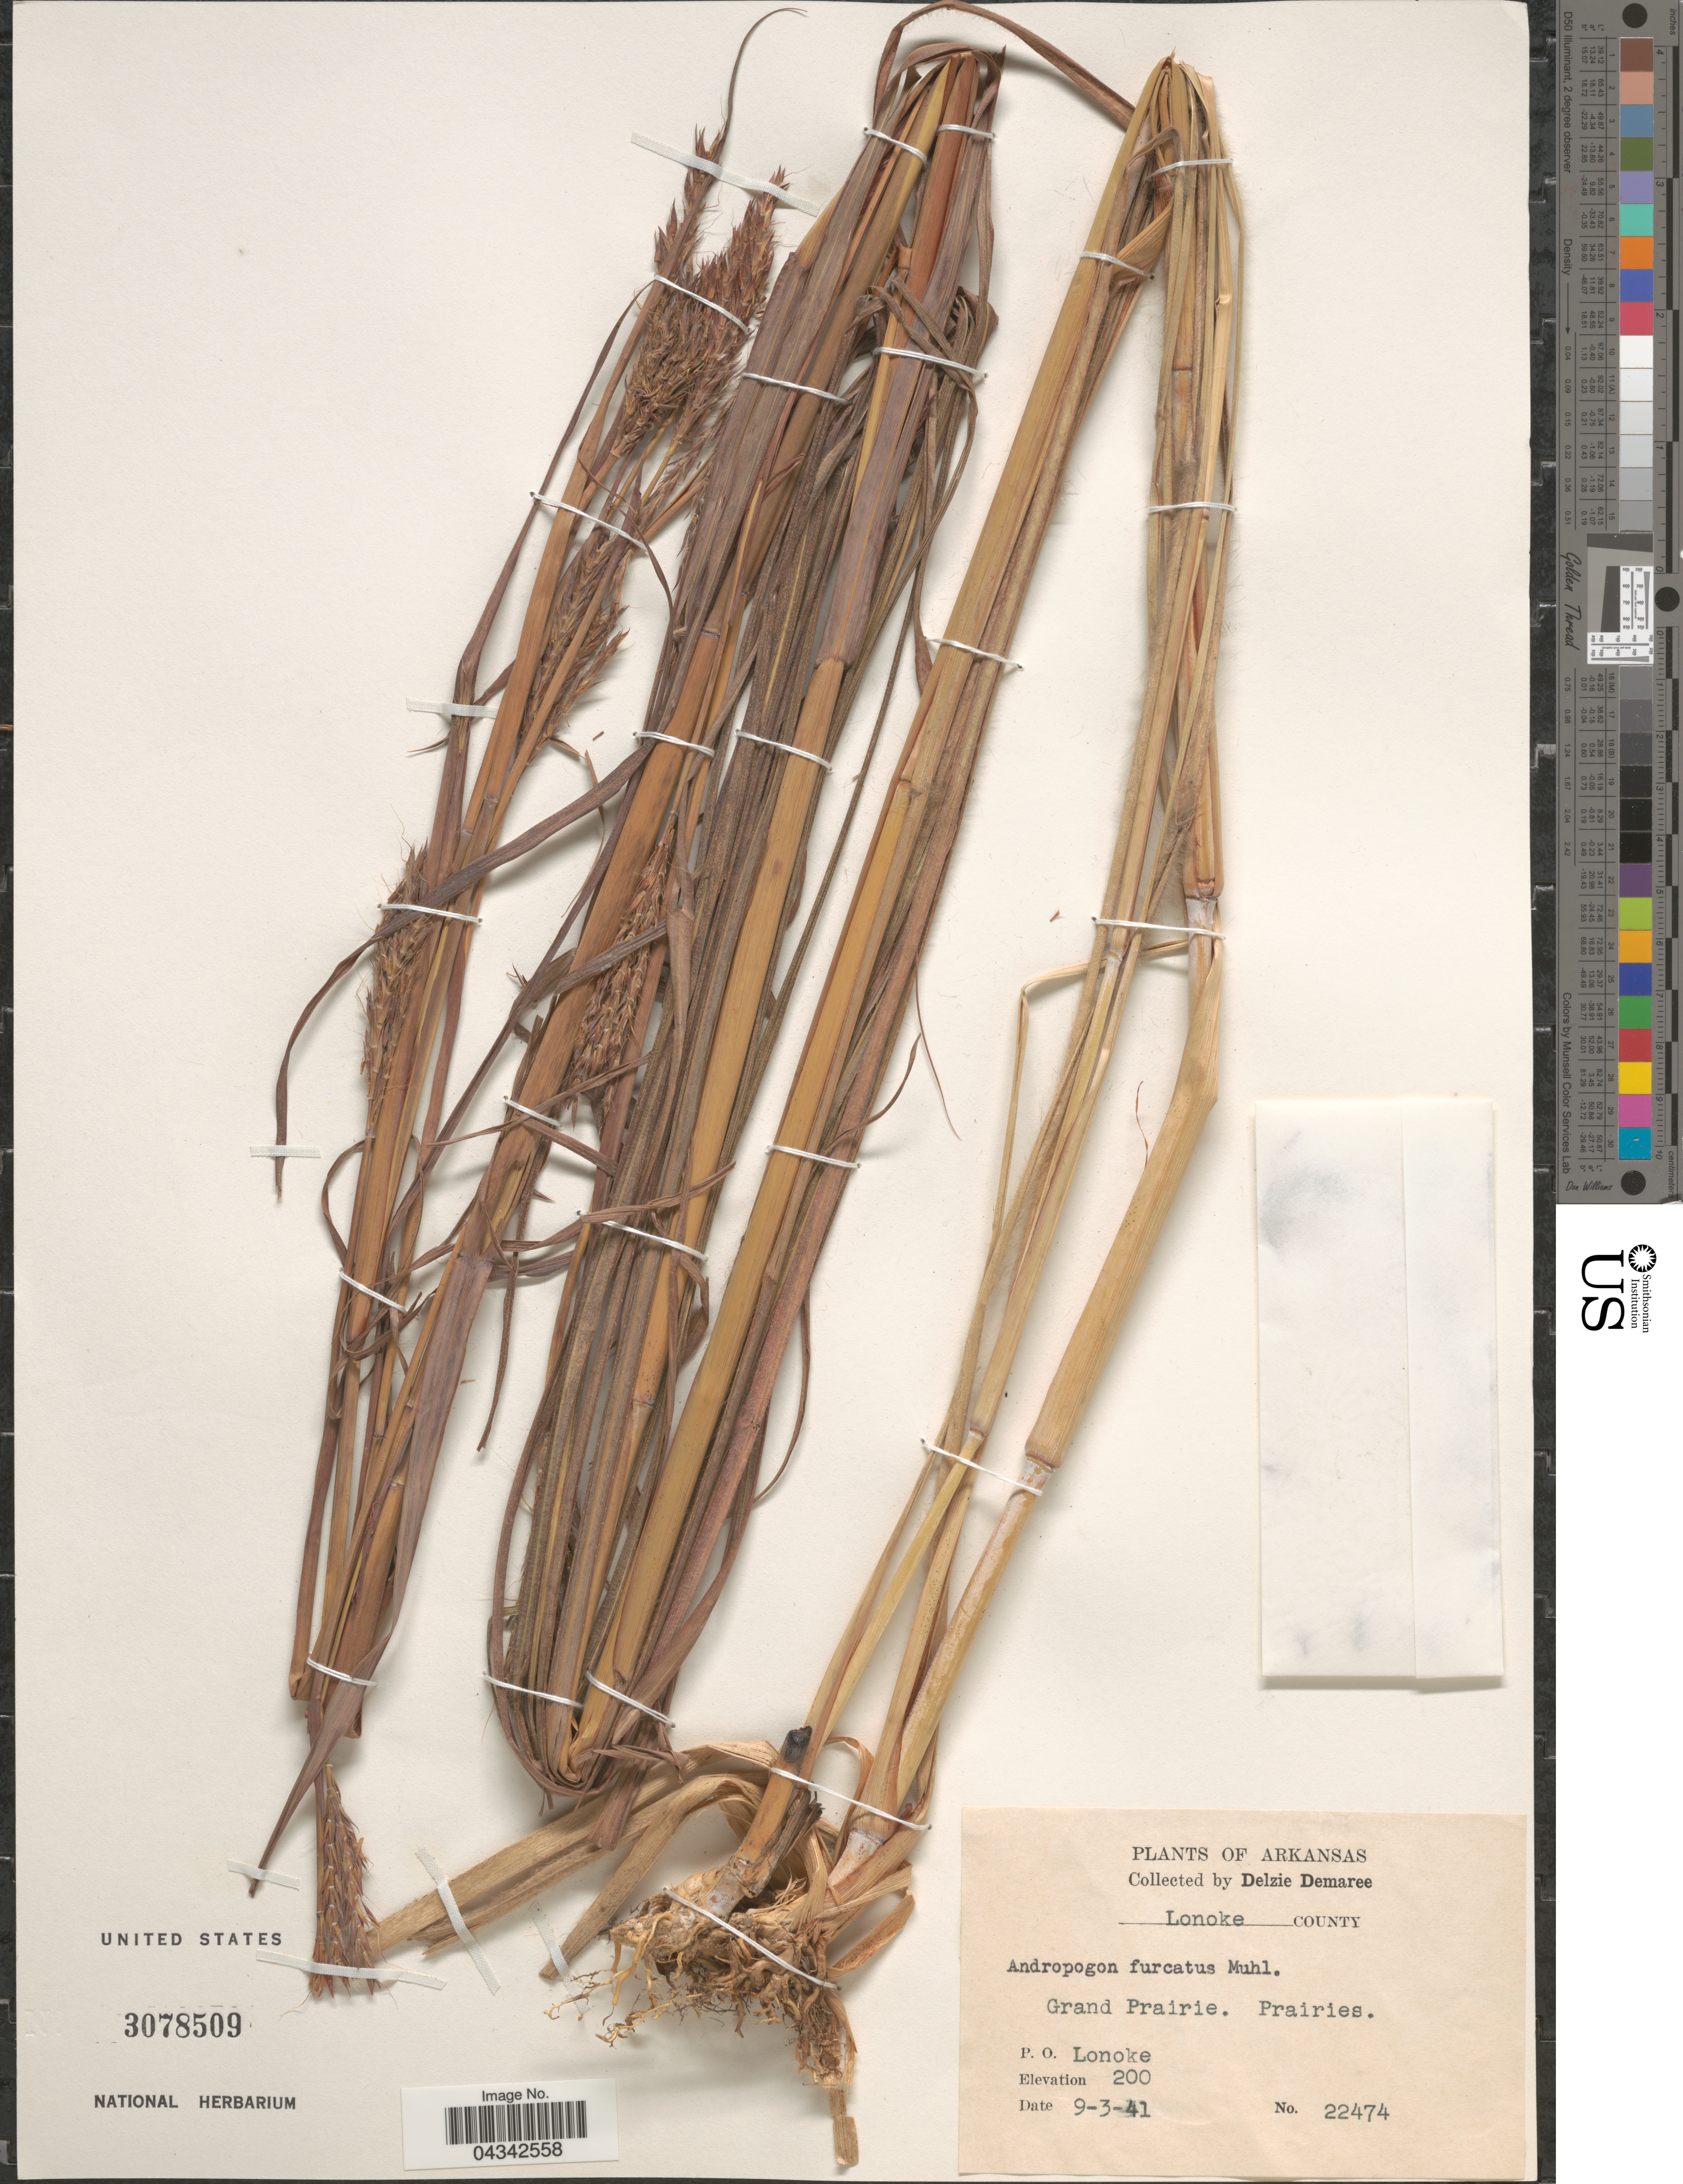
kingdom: Plantae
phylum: Tracheophyta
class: Liliopsida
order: Poales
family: Poaceae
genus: Andropogon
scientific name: Andropogon gerardii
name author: Vitman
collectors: D. Demaree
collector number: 22474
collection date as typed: Transcribed d/m/y: 3/9/41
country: United States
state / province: Arkansas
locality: Lonoke County. Grand Prairie. Prairies. P. O. Lonoke.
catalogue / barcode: US 3078509